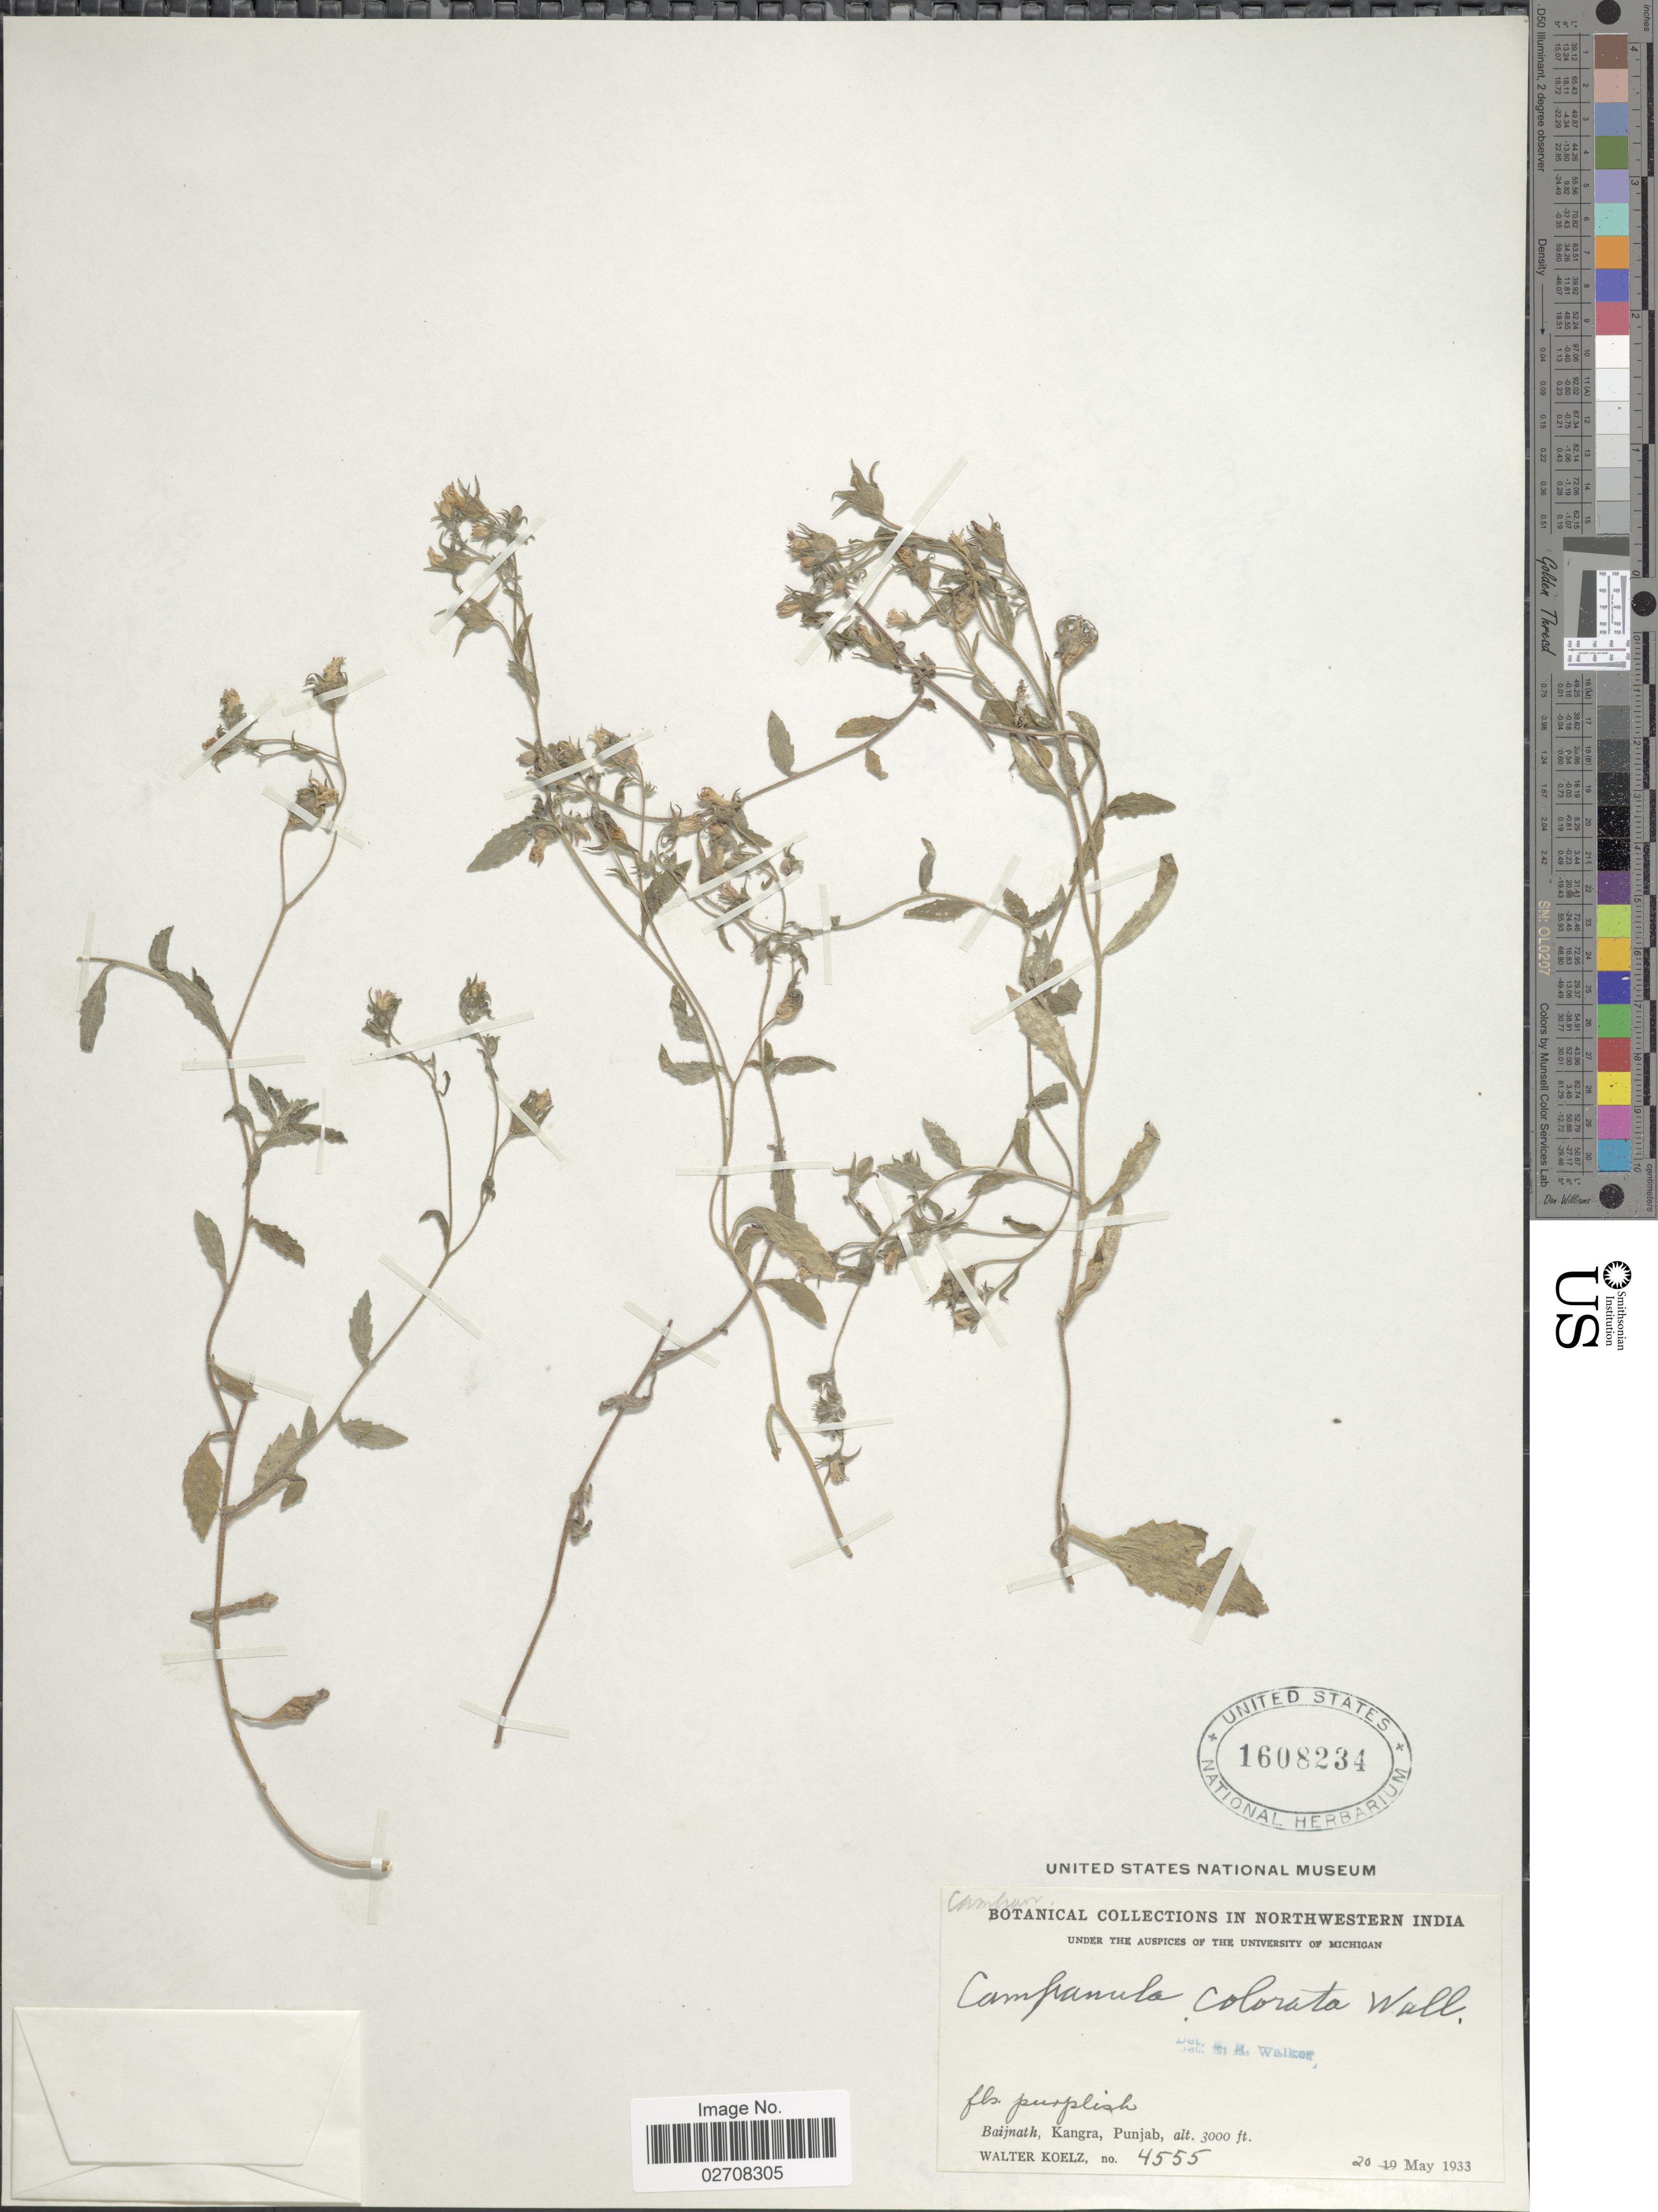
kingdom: Plantae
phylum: Tracheophyta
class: Magnoliopsida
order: Asterales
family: Campanulaceae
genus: Campanula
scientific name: Campanula colorata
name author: Wall.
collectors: W. N. Koelz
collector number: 4555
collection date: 1933-05-20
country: India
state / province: Punjab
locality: Northwestern India. Baijnath, Kangra, Punjab.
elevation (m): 914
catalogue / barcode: US 1608234